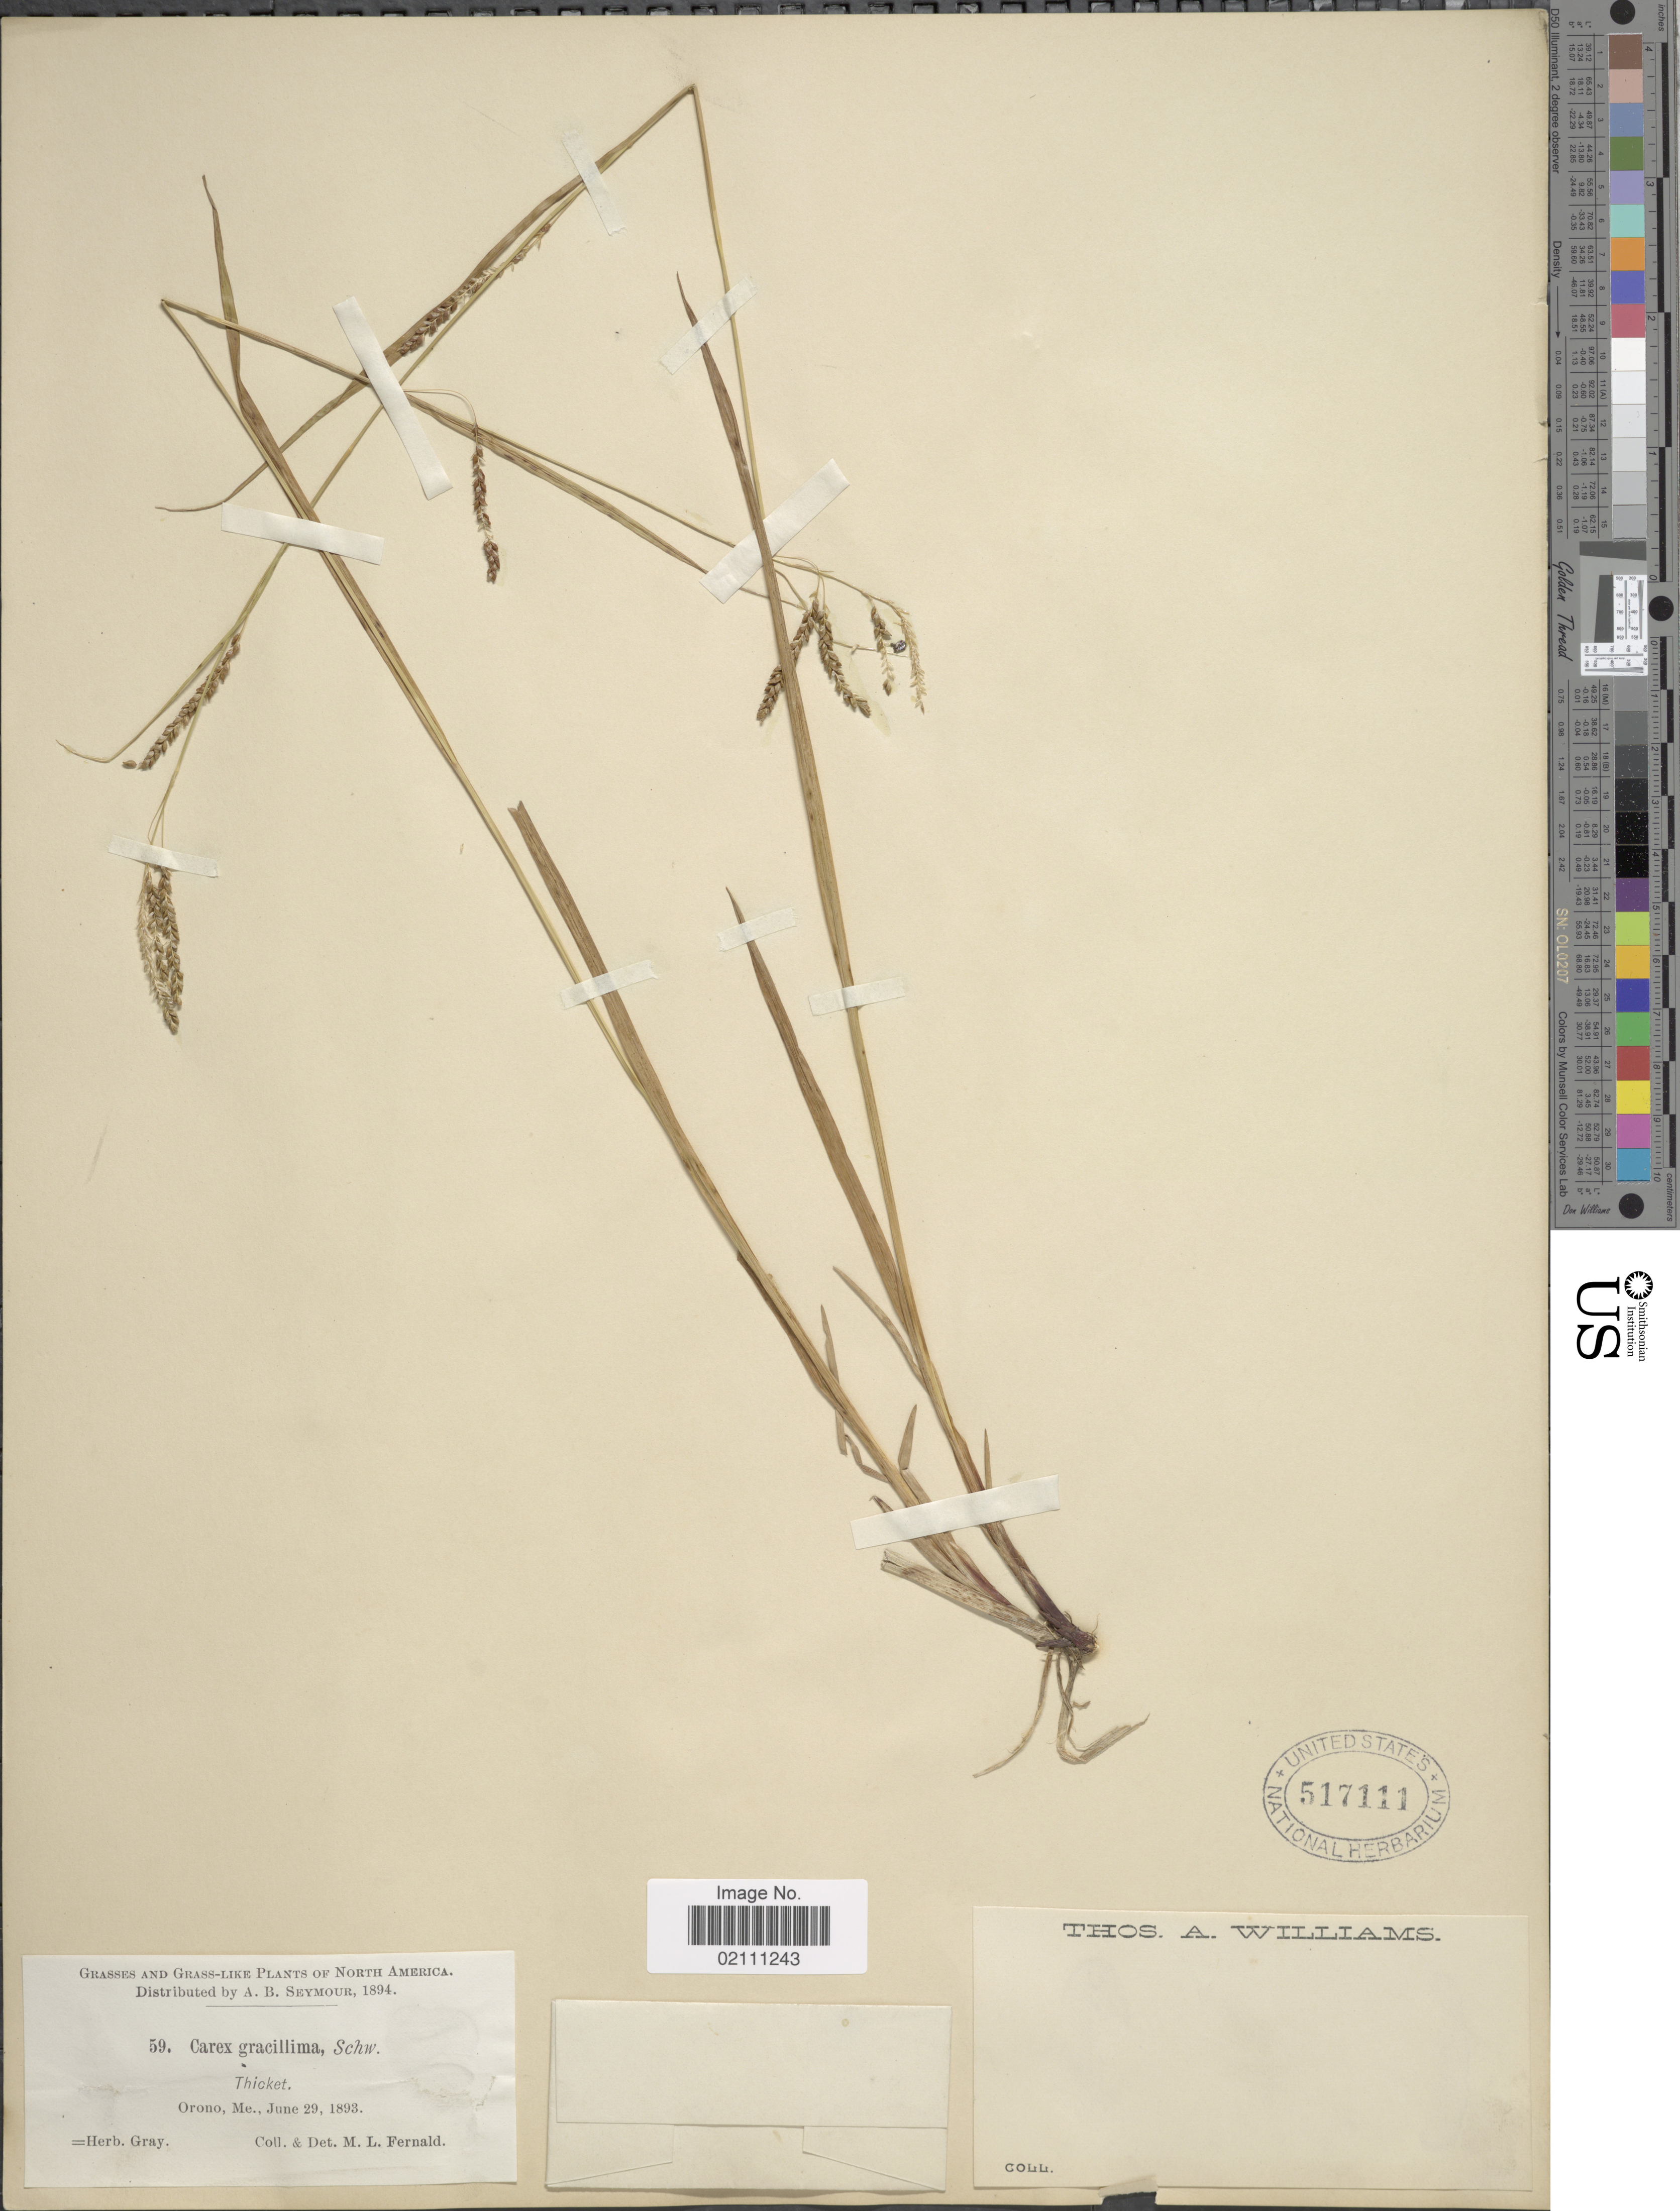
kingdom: Plantae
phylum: Tracheophyta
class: Liliopsida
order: Poales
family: Cyperaceae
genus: Carex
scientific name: Carex gracillima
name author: Schwein.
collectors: M. L. Fernald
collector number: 59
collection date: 1893-06-29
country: United States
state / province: Maine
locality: Thicket, Orono.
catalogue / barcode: US 217111